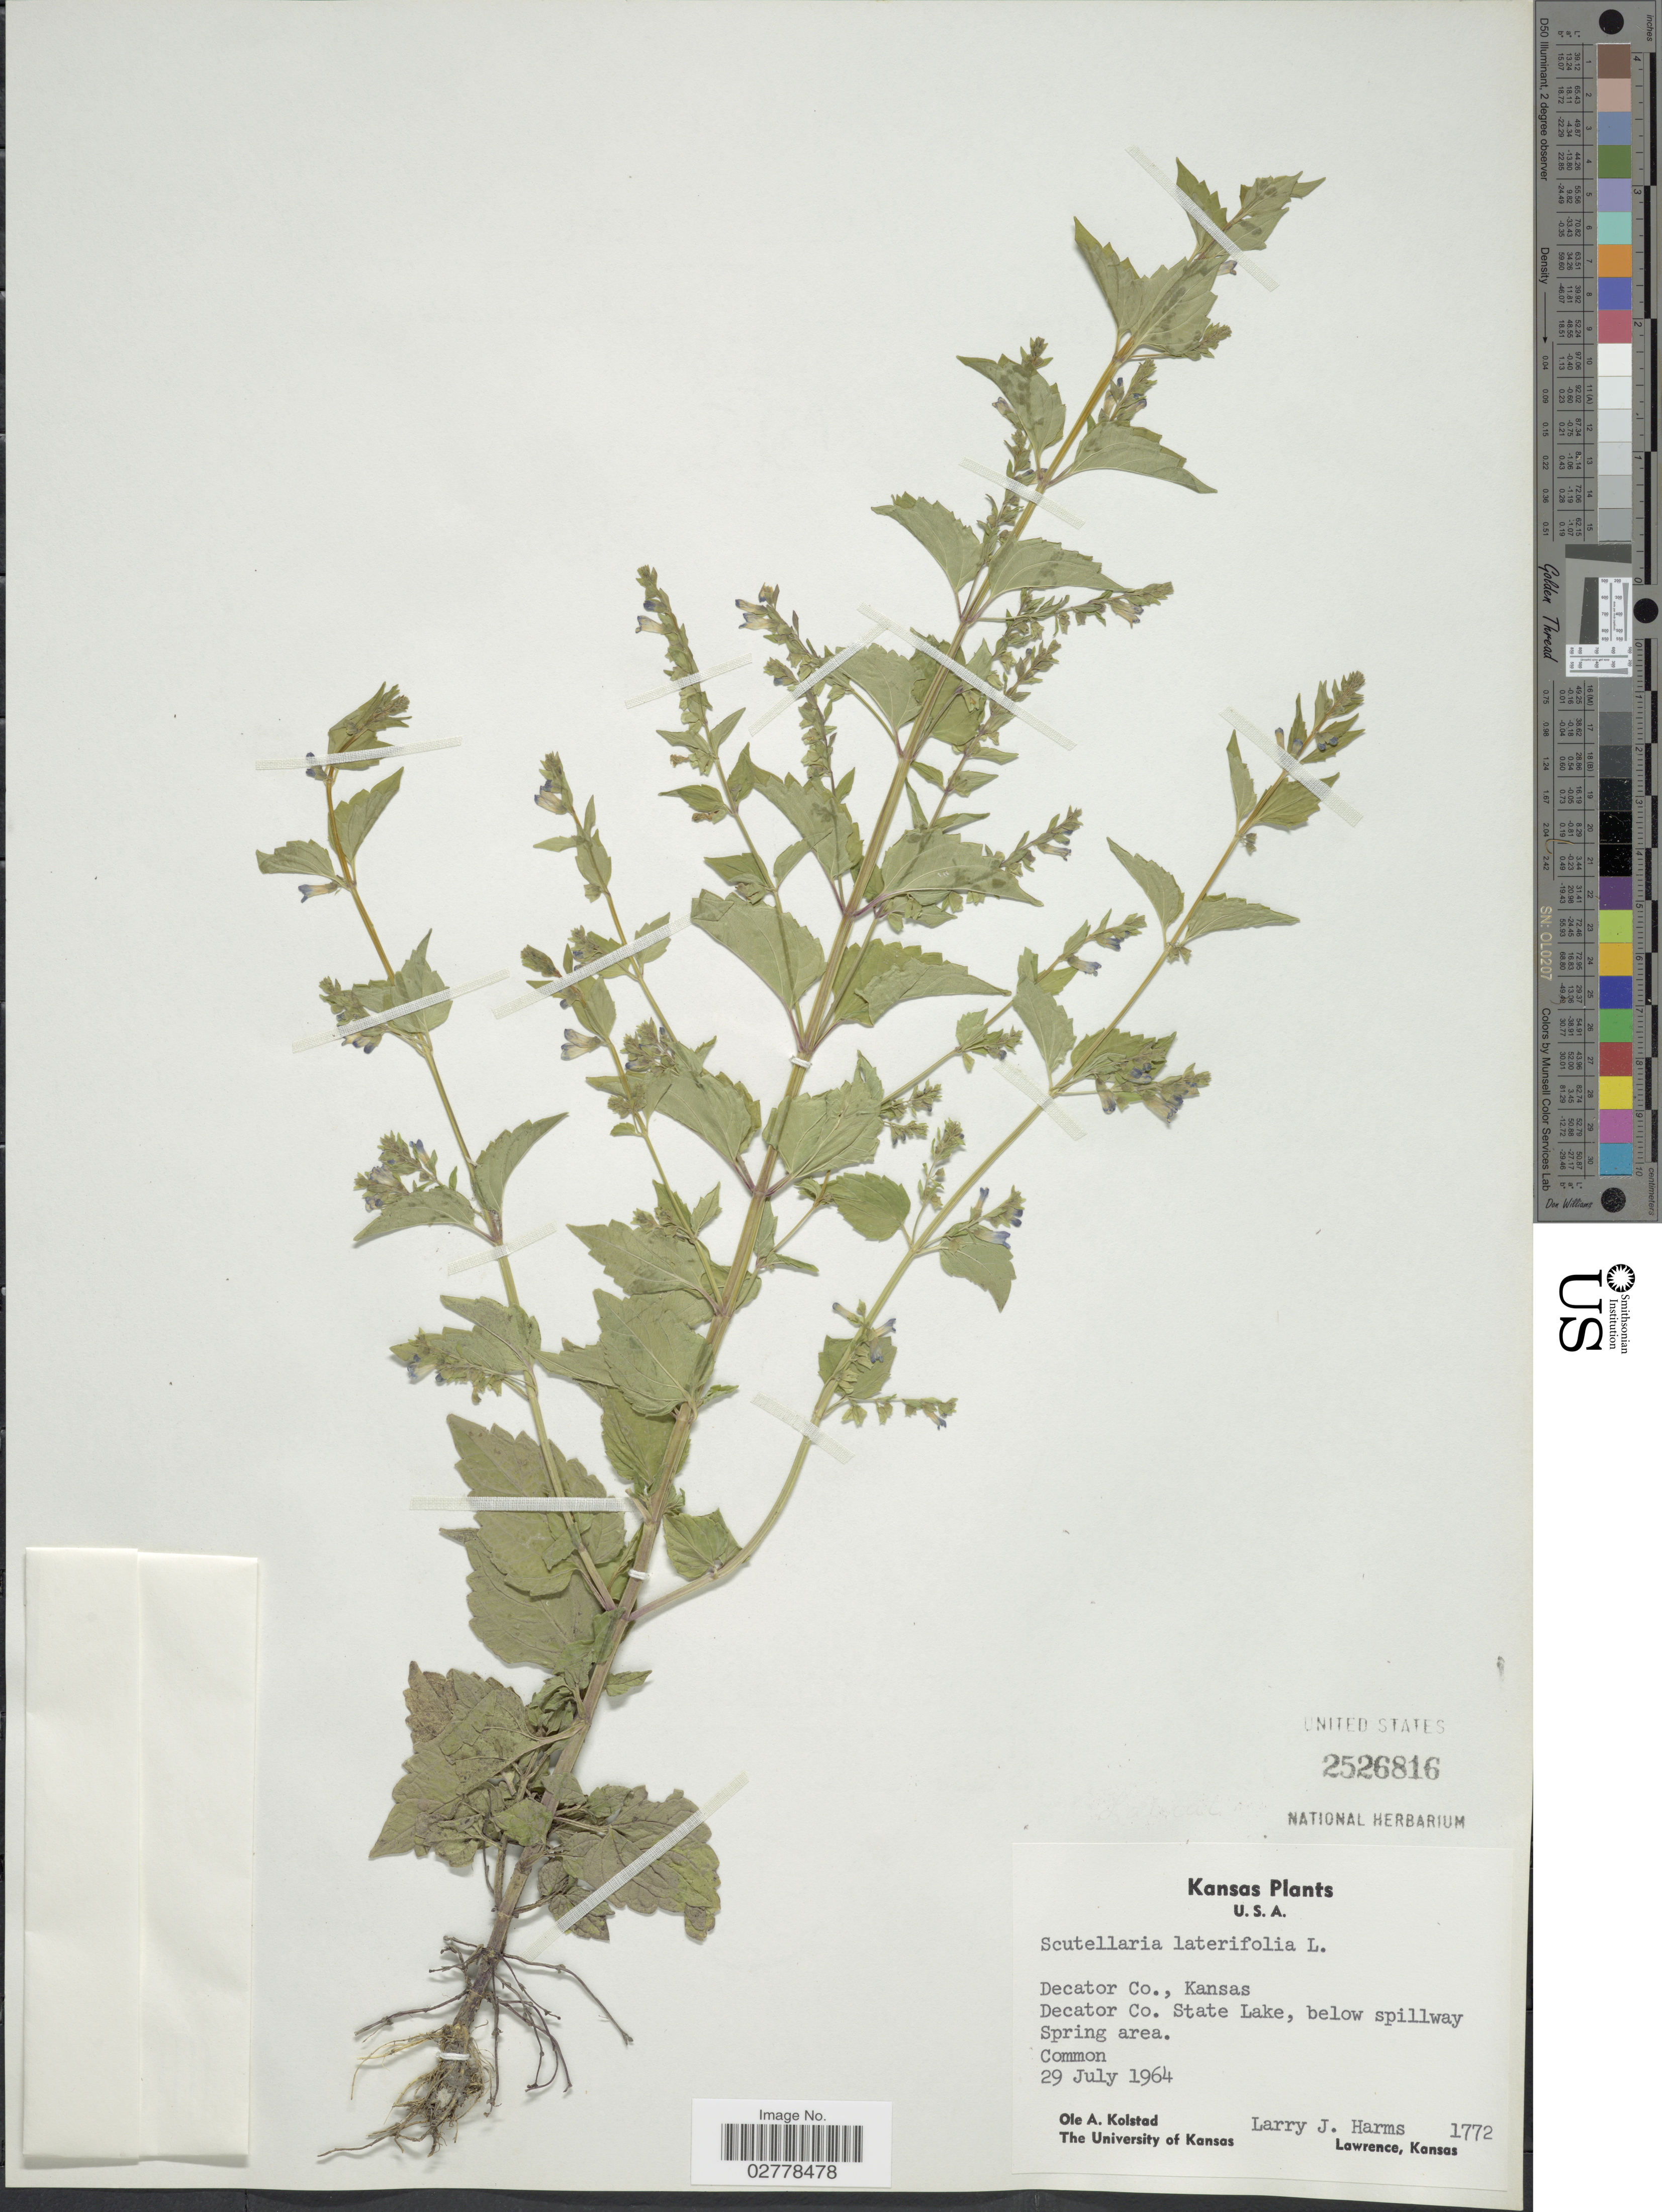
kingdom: Plantae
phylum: Tracheophyta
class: Magnoliopsida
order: Lamiales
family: Lamiaceae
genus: Scutellaria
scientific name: Scutellaria lateriflora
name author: L.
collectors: O. Kolstad & L. Harms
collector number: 1772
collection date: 1964-07-29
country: United States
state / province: Kansas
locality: Decator Co. Decator Co. State Lake, below spillway Spring area.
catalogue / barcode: US 2526816